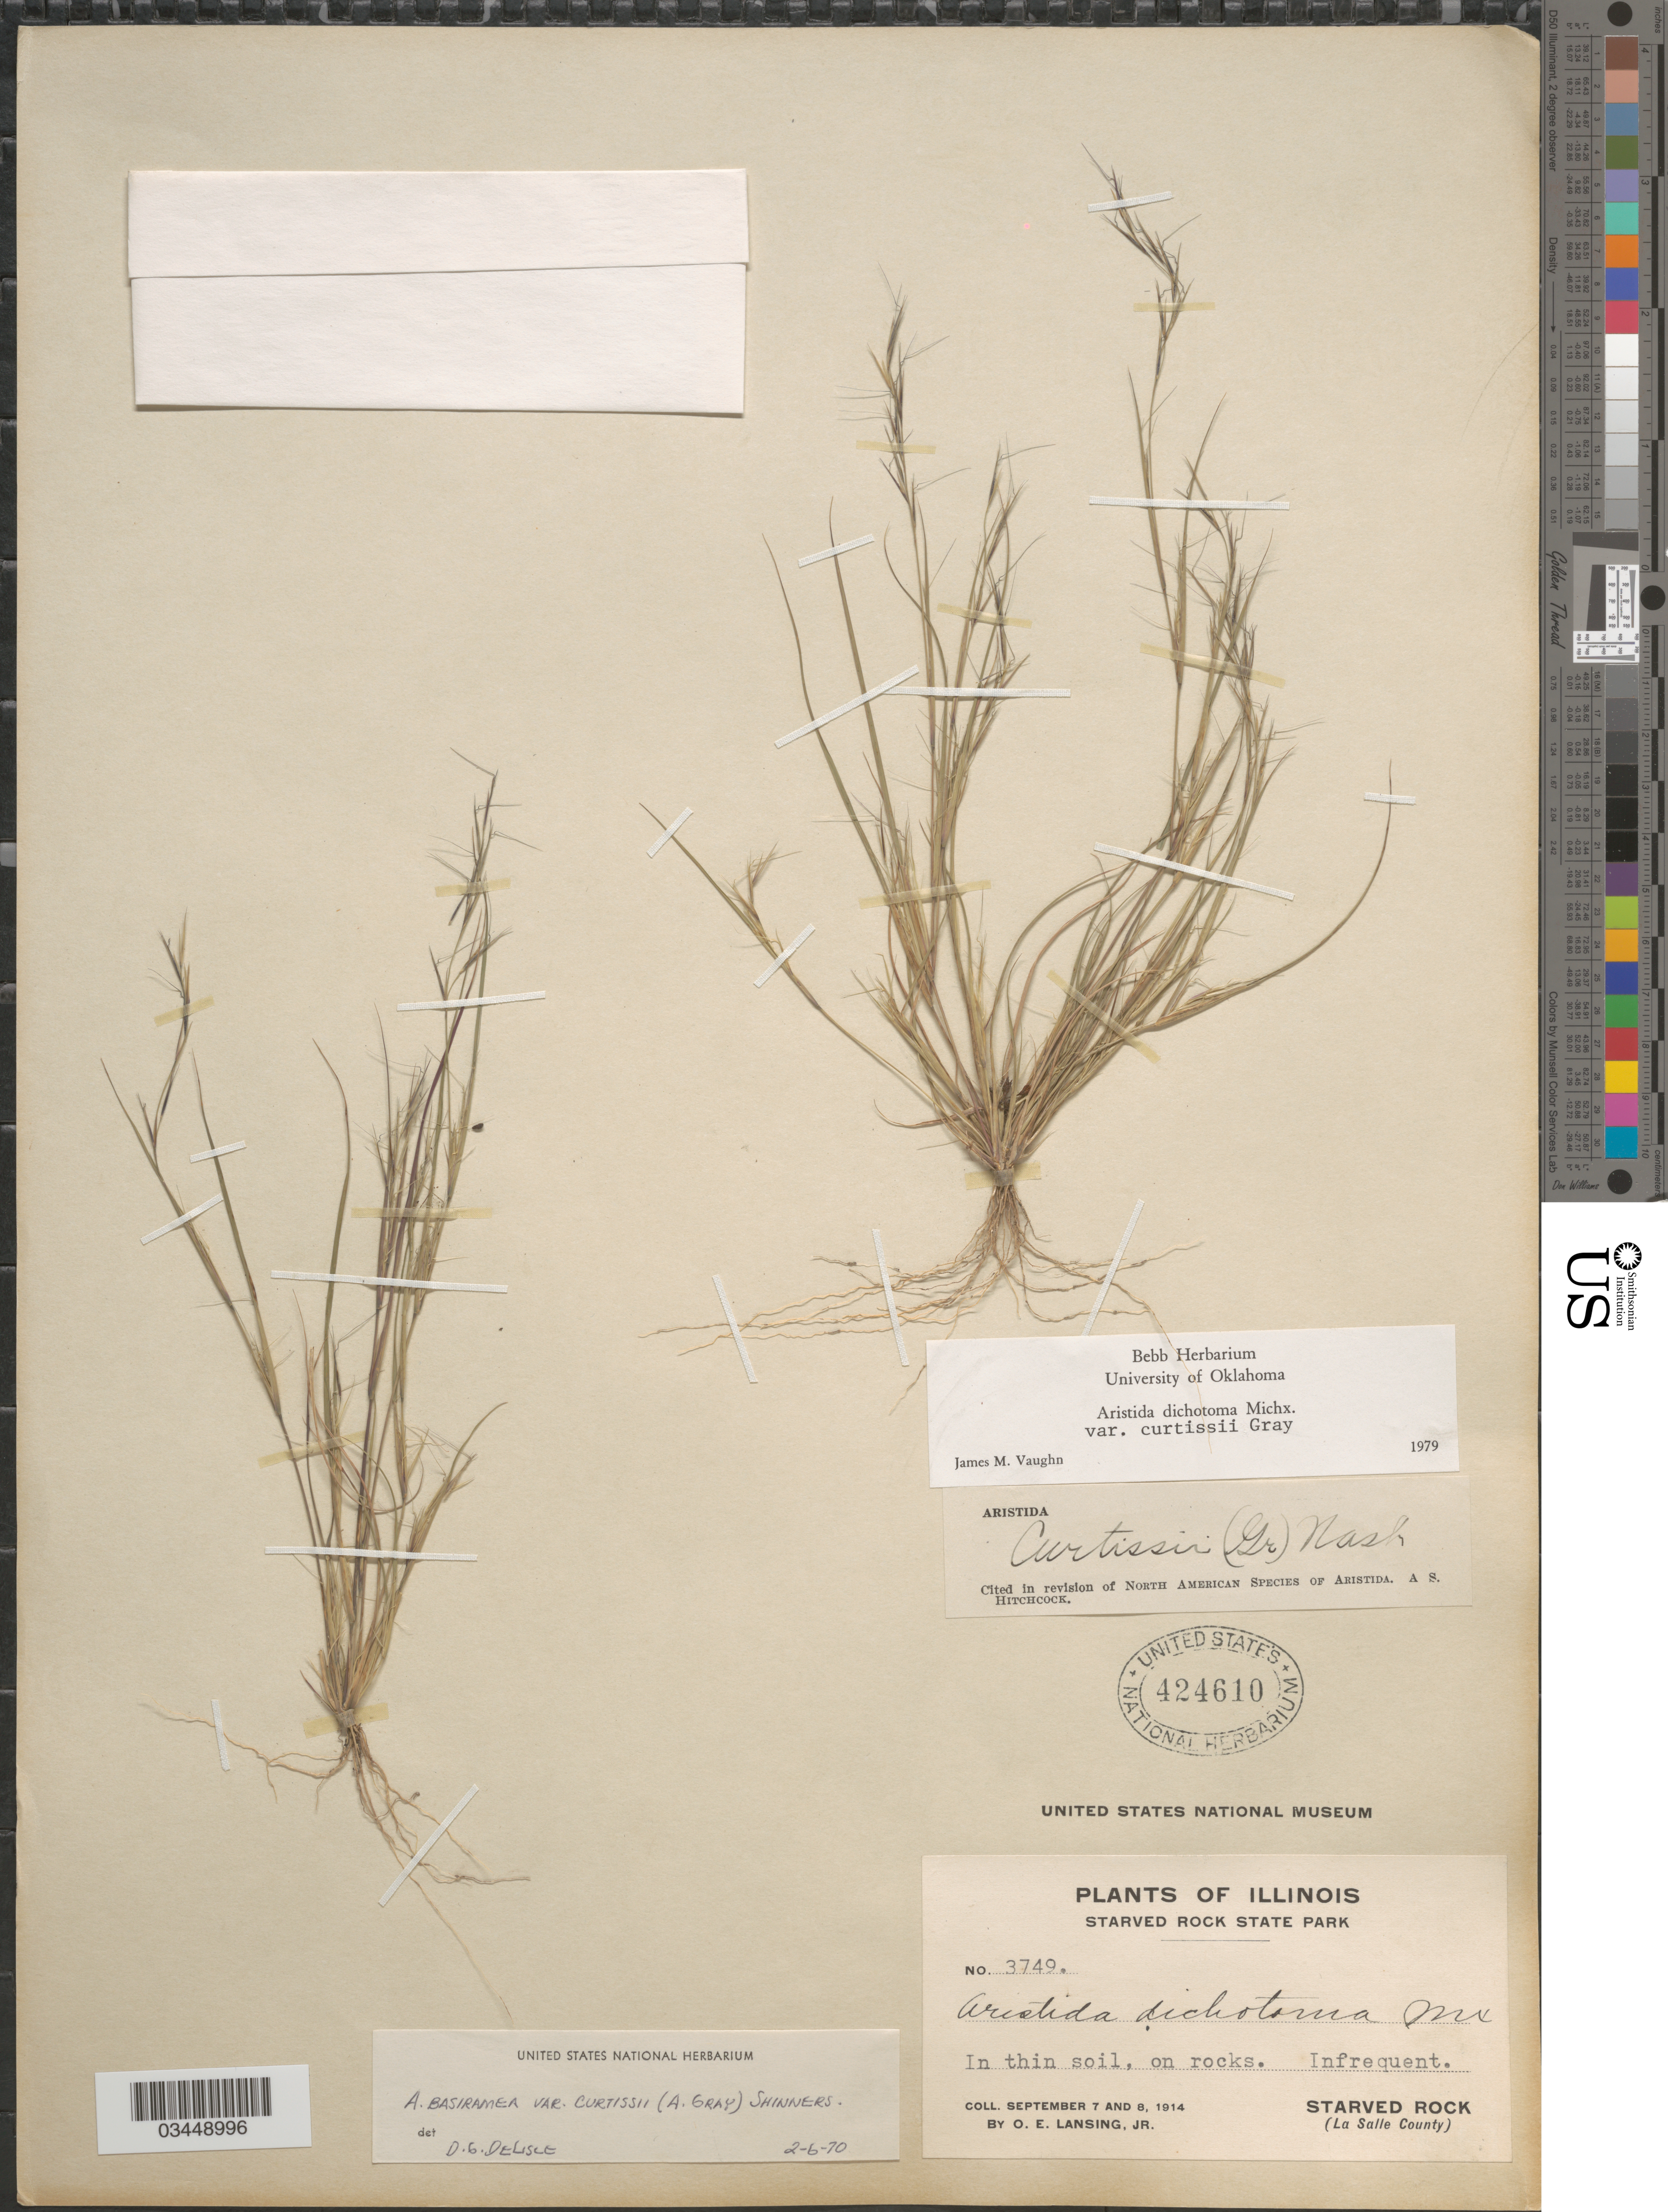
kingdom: Plantae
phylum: Tracheophyta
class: Liliopsida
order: Poales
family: Poaceae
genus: Aristida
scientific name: Aristida dichotoma var. curtisii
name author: A. Gray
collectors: O. E. Lansing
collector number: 3749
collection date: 1914-09-07/1914-09-08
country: United States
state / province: Illinois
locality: Starved Rock State Park. Starved Rock (La Salle County).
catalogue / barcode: US 424610